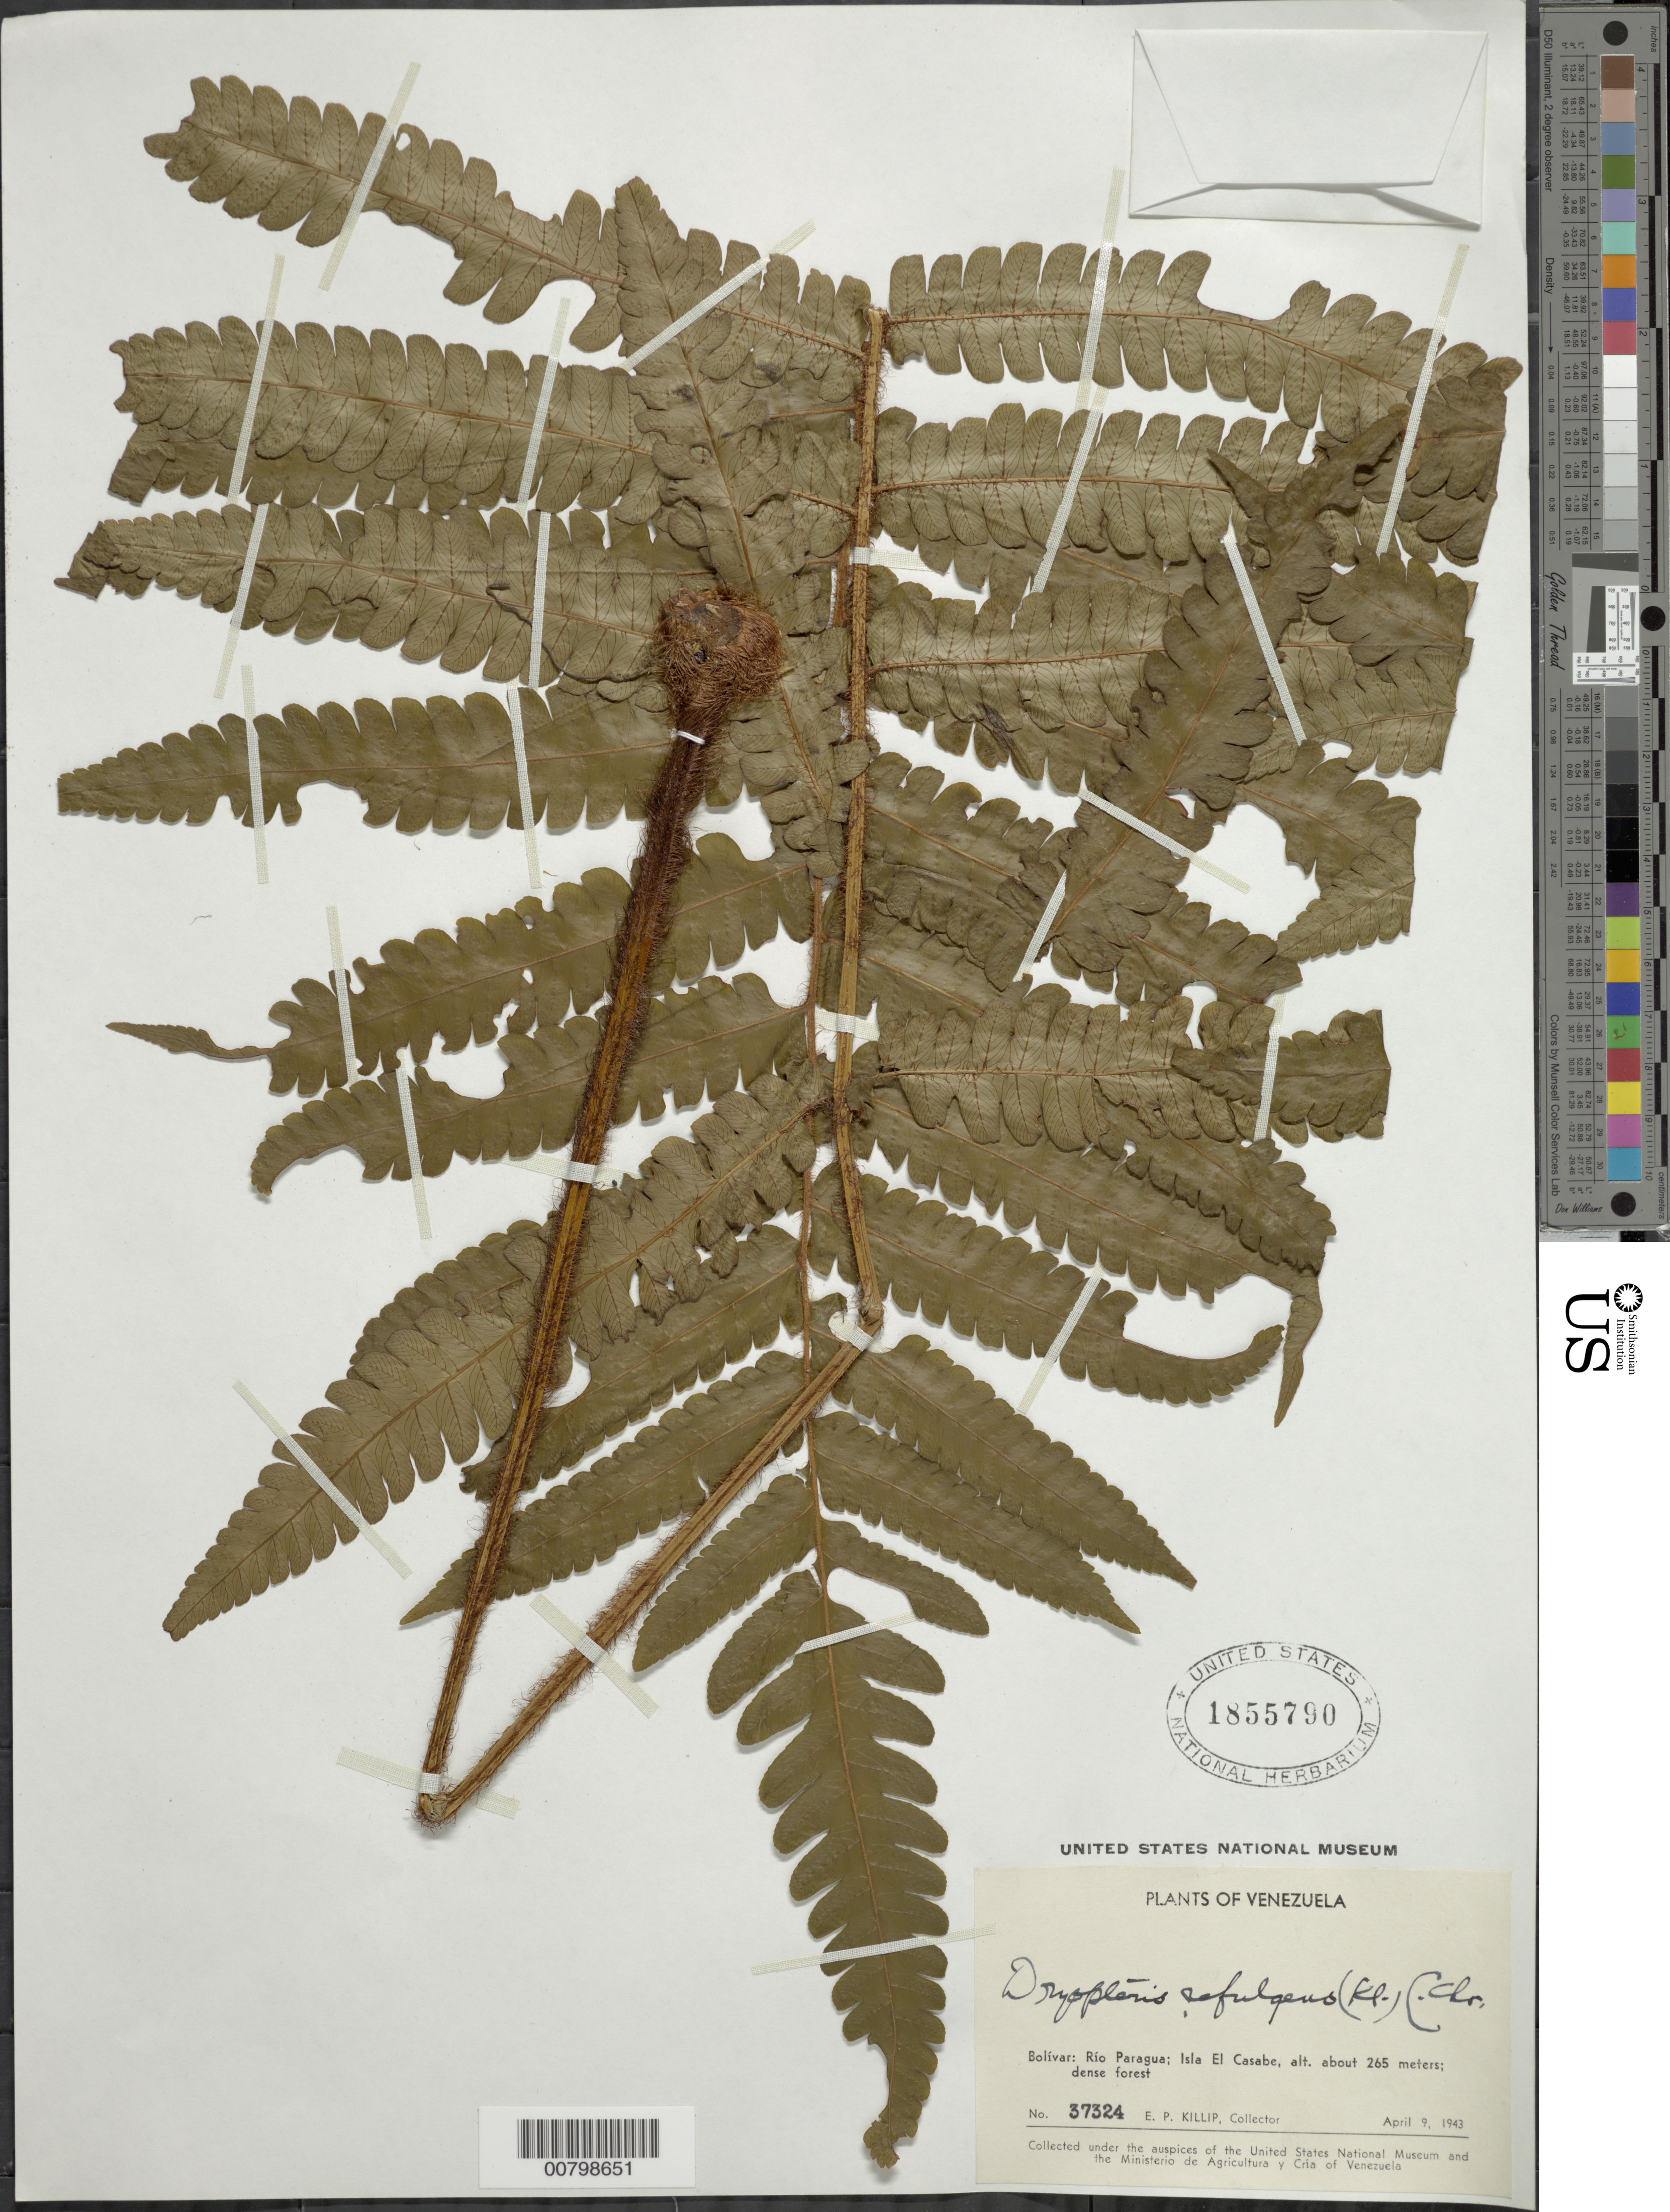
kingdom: Plantae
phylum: Tracheophyta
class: Polypodiopsida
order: Polypodiales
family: Dryopteridaceae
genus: Ctenitis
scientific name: Ctenitis refulgens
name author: (Mett.) Vareschi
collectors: E. P. Killip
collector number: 37324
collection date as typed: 9-Apr-43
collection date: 1943-04-09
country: Venezuela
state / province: Bolívar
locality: Río Paragua, Isla El Casabe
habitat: Dense forest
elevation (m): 265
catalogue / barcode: US 1855790